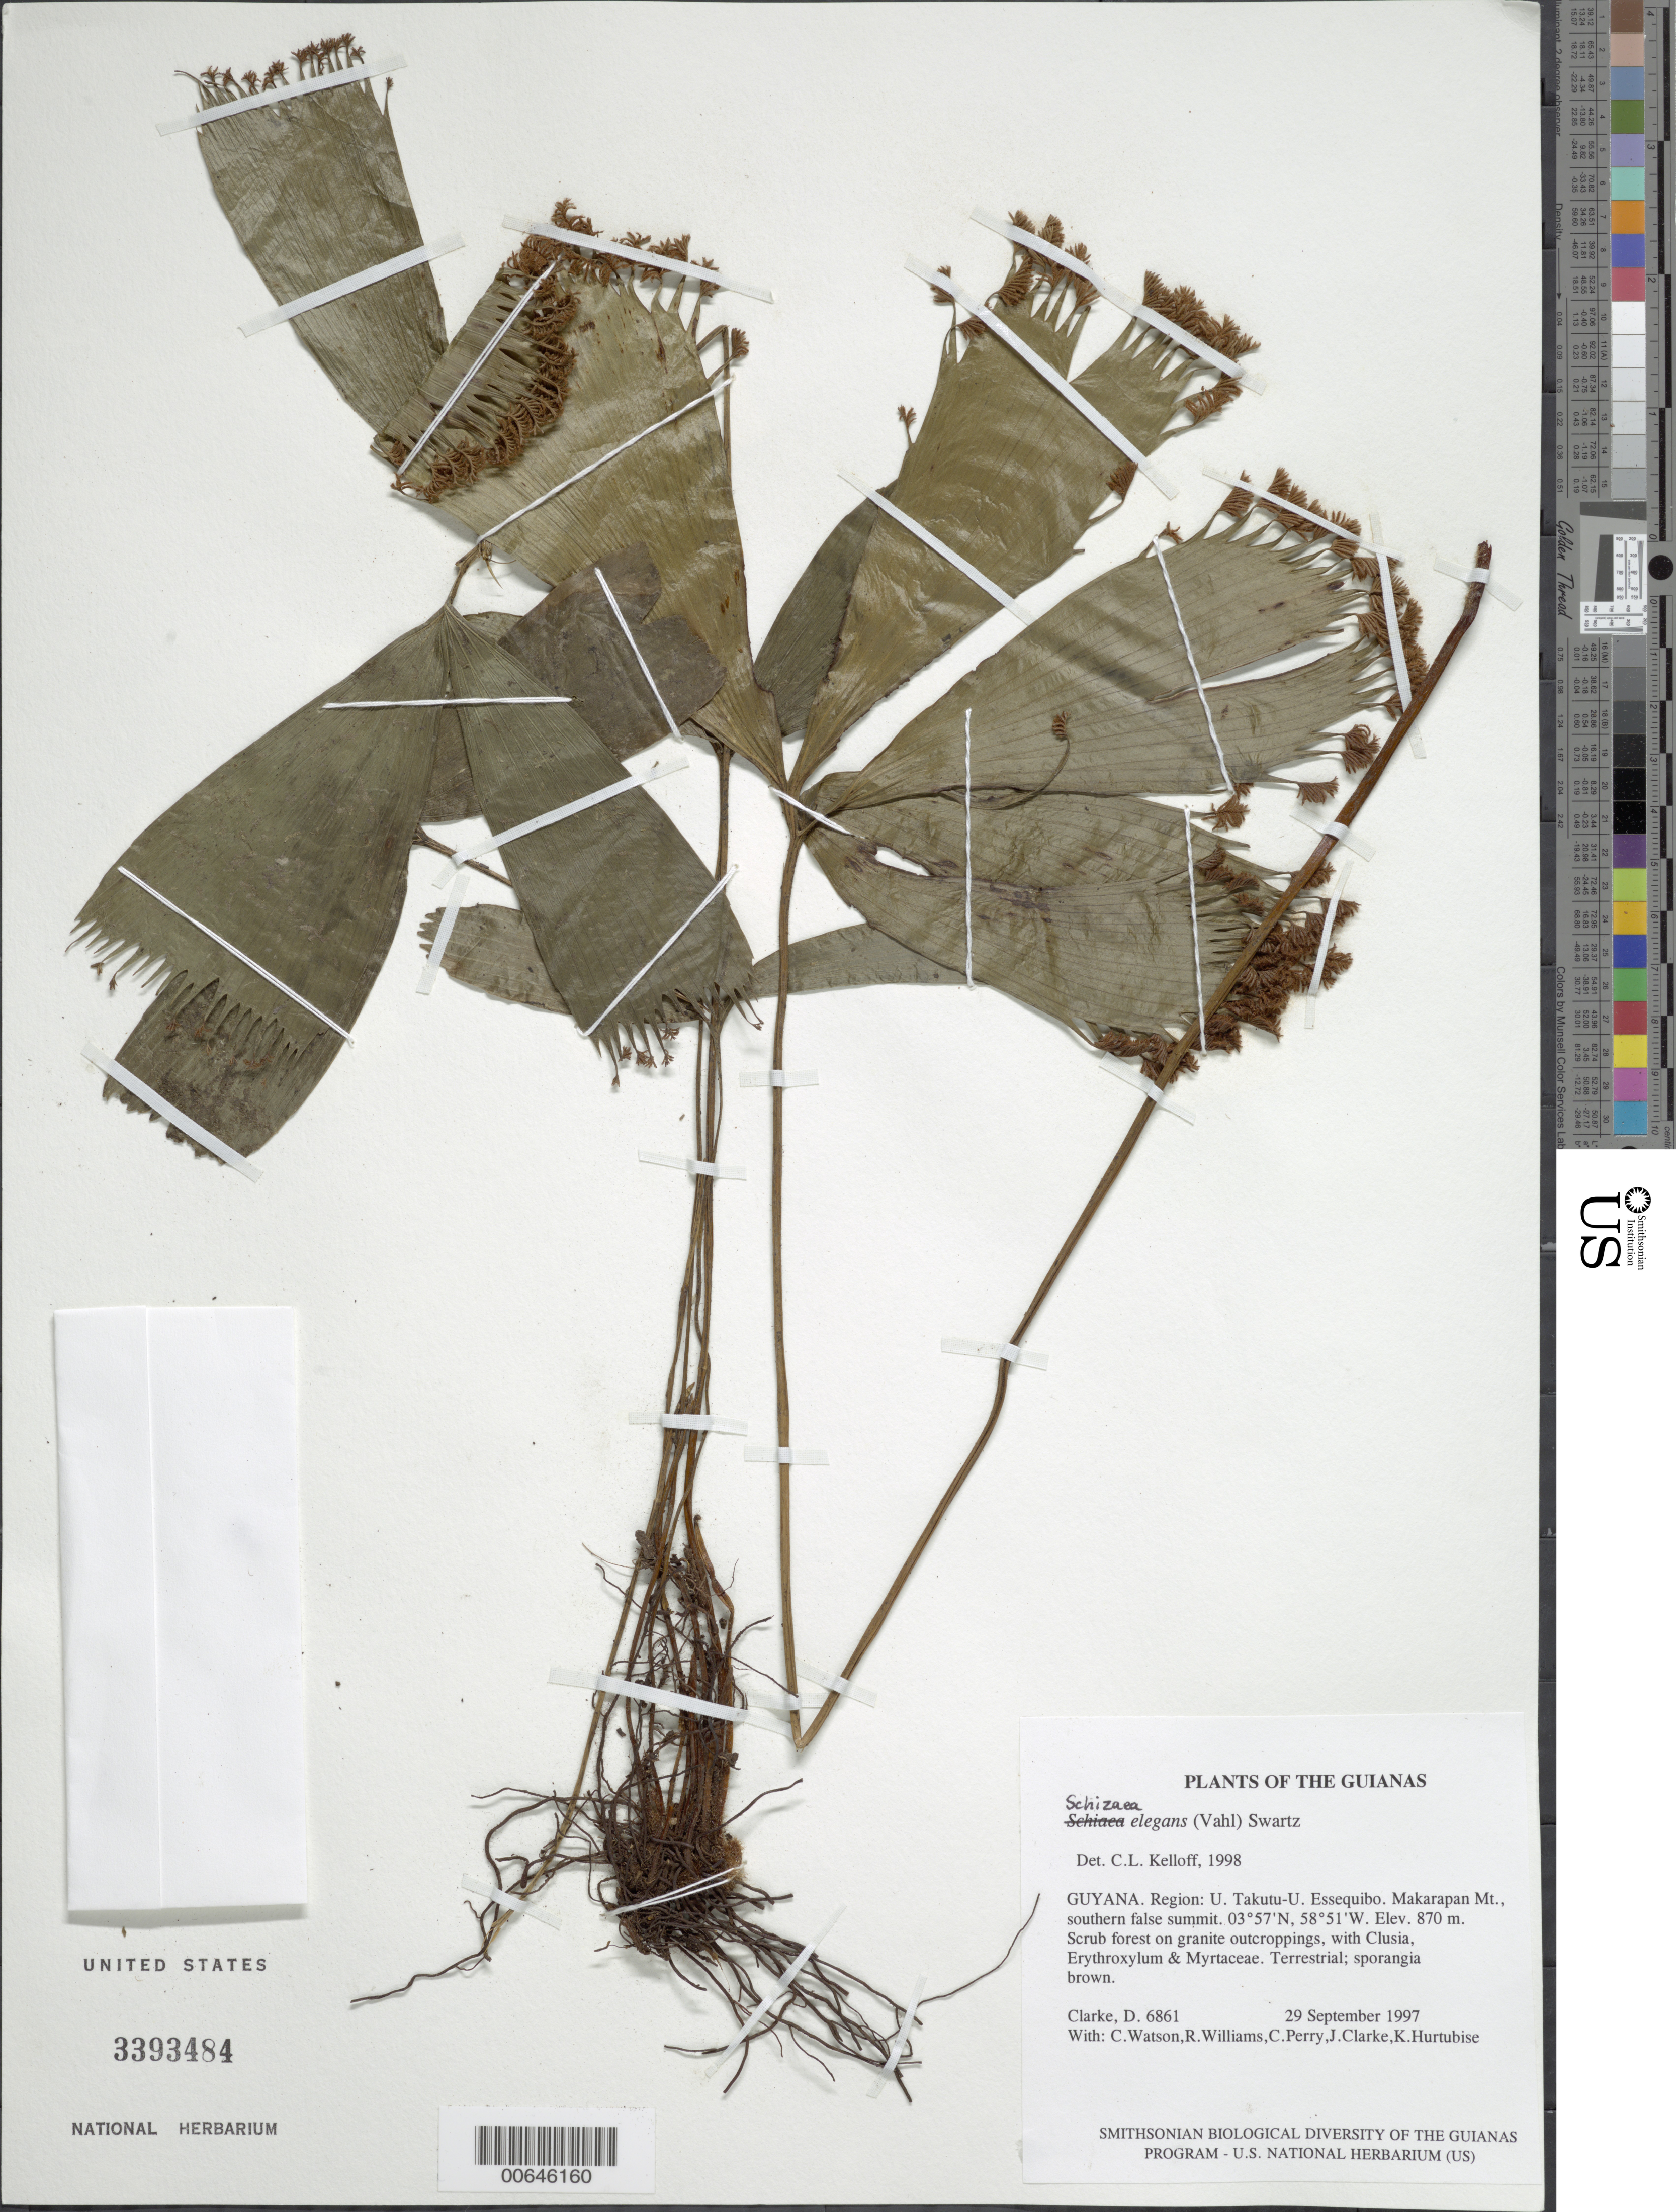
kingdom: Plantae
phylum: Tracheophyta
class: Polypodiopsida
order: Schizaeales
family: Schizaeaceae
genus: Schizaea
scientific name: Schizaea elegans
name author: (Vahl) Sw.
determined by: Kelloff, Carol L., (US), Smithsonian Institution - National Museum of Natural History (UNITED STATES)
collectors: H. D. Clarke, C. Watson, R. Williams, C. Perry, J. Clarke & K. Hurtubise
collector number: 6861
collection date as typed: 29 September 1997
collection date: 1997-09-29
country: Guyana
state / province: U. Takutu-U. Essequibo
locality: Makarapan Mt., southern false summit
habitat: Scrub forest on granite outcroppings, with Clusia, Erythroxylum & Myrtaceae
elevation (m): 870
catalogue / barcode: US 3393484